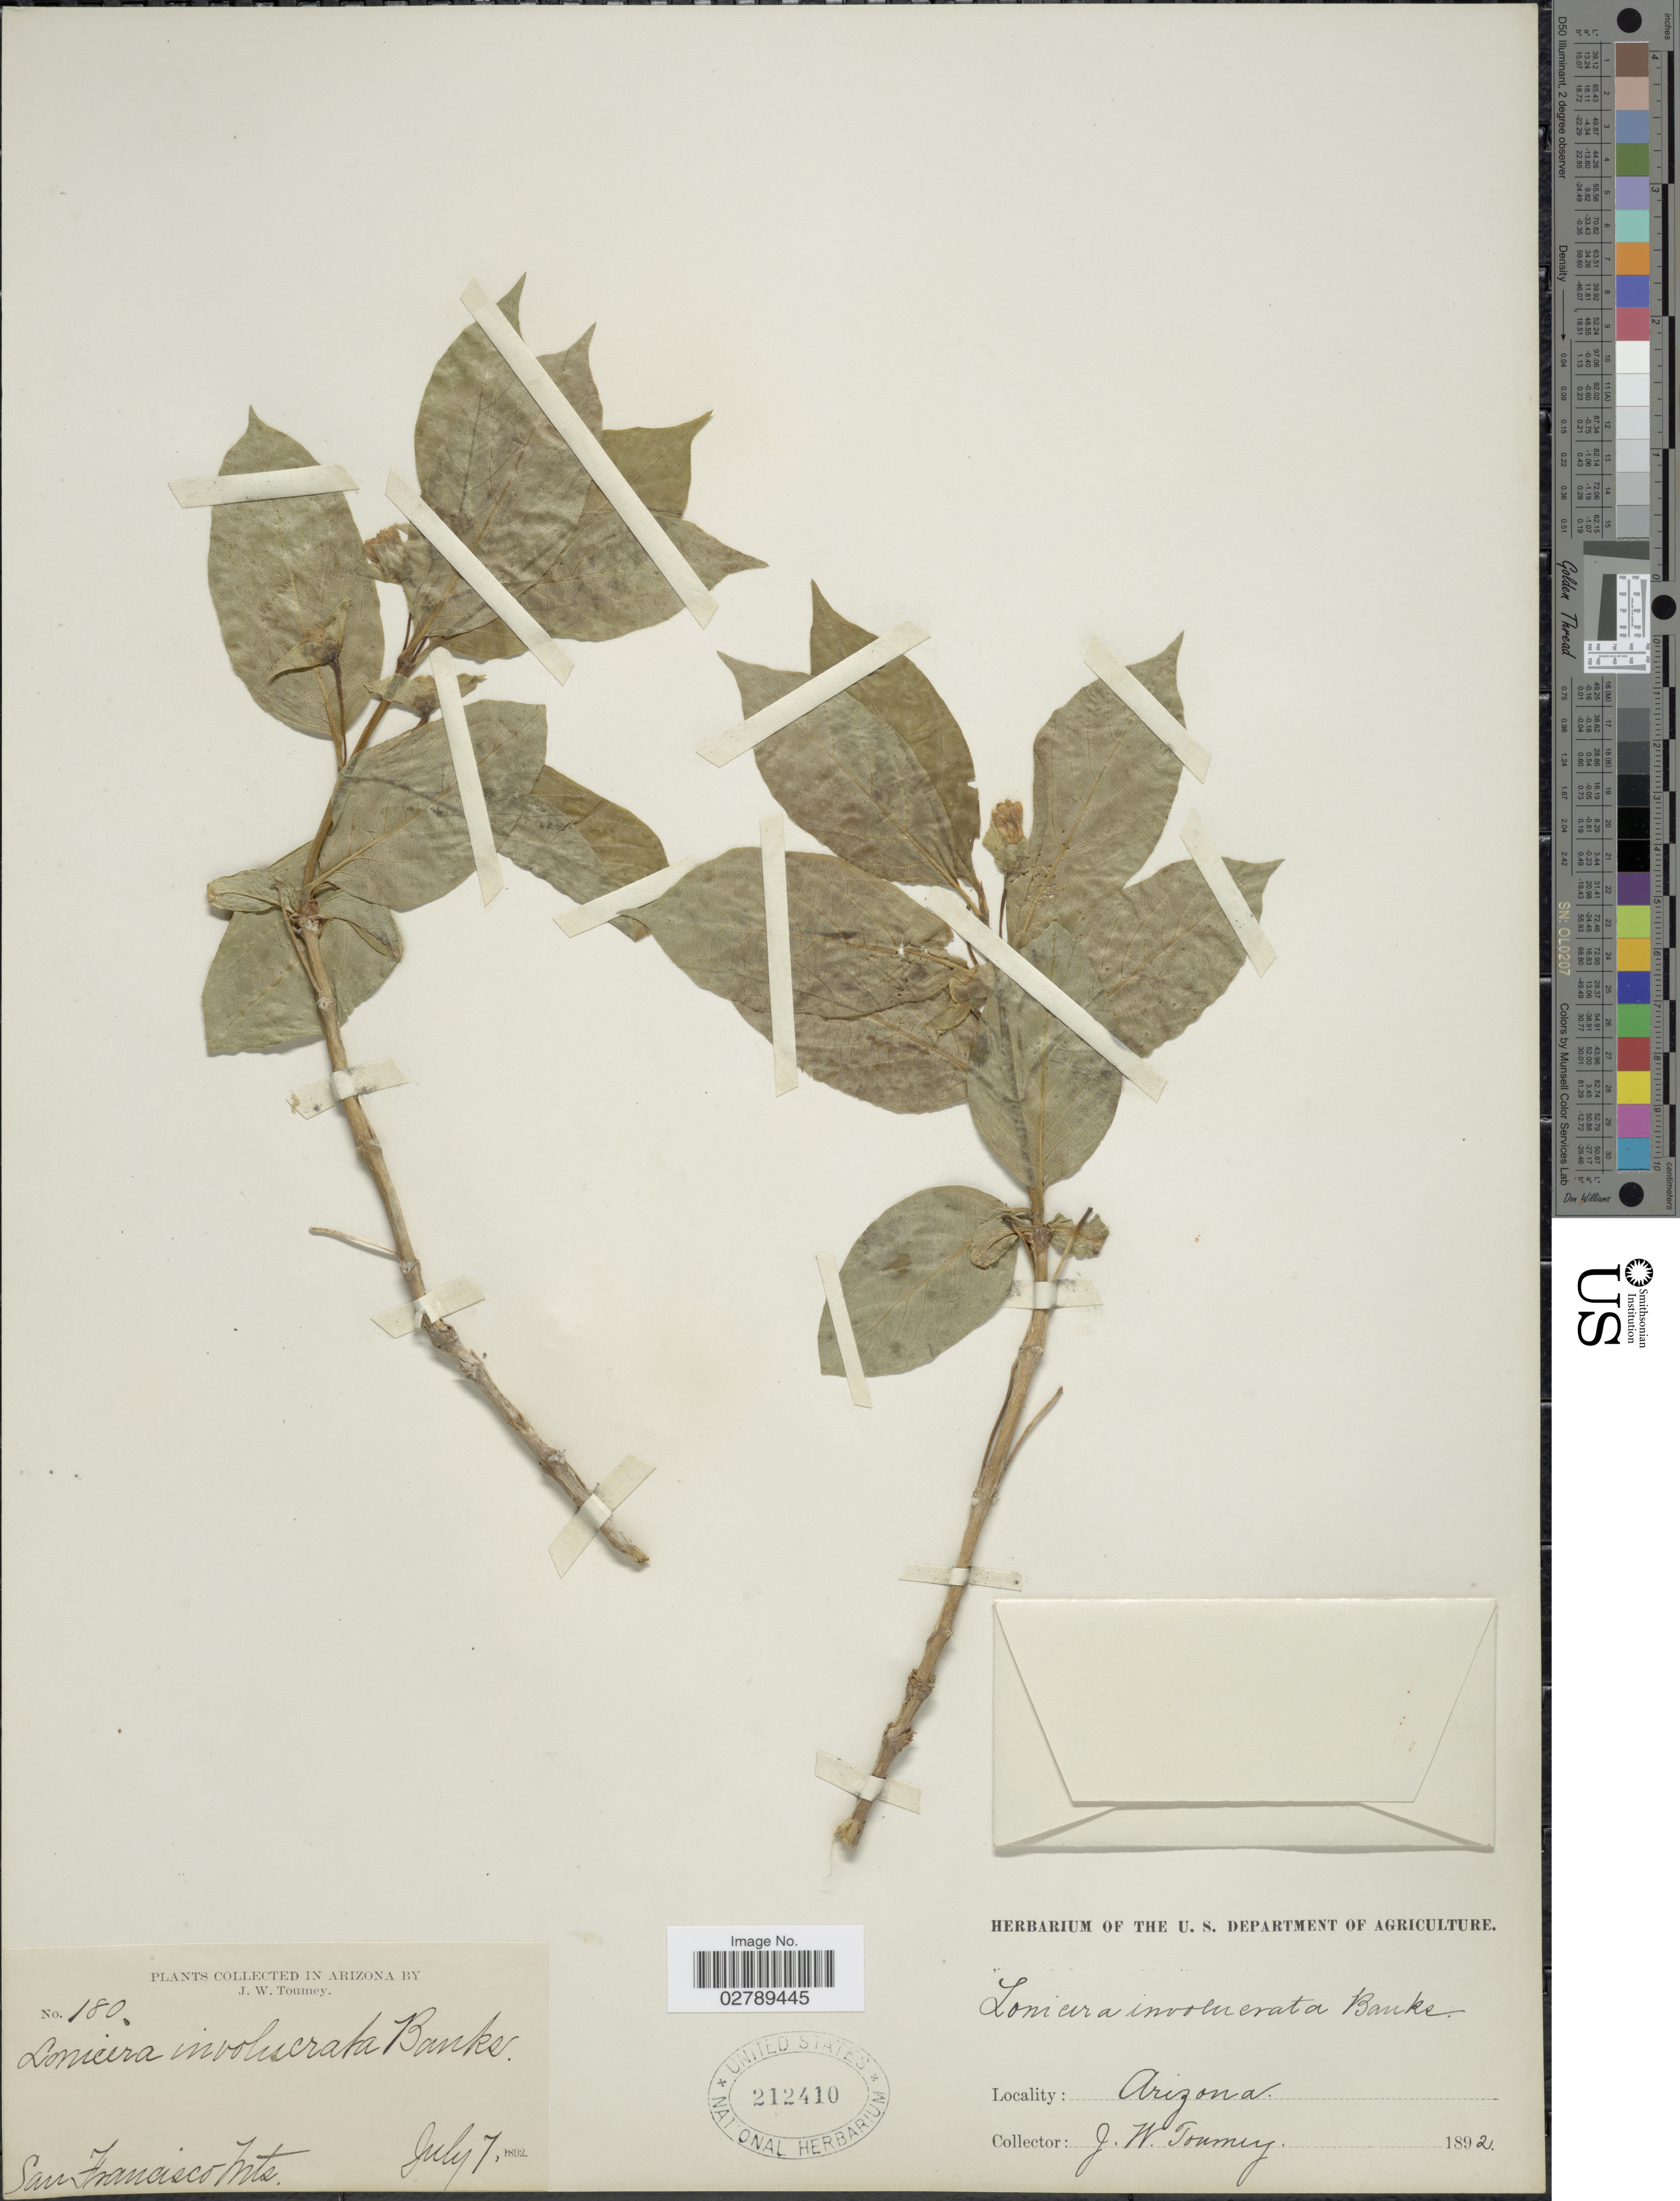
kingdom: Plantae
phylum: Tracheophyta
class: Magnoliopsida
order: Dipsacales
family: Caprifoliaceae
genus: Lonicera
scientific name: Lonicera involucrata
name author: (Richardson) Banks ex Spreng.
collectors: J. W. Toumey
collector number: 180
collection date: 1892-07-07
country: United States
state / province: Arizona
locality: San Francisco Mts.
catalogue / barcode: US 212410